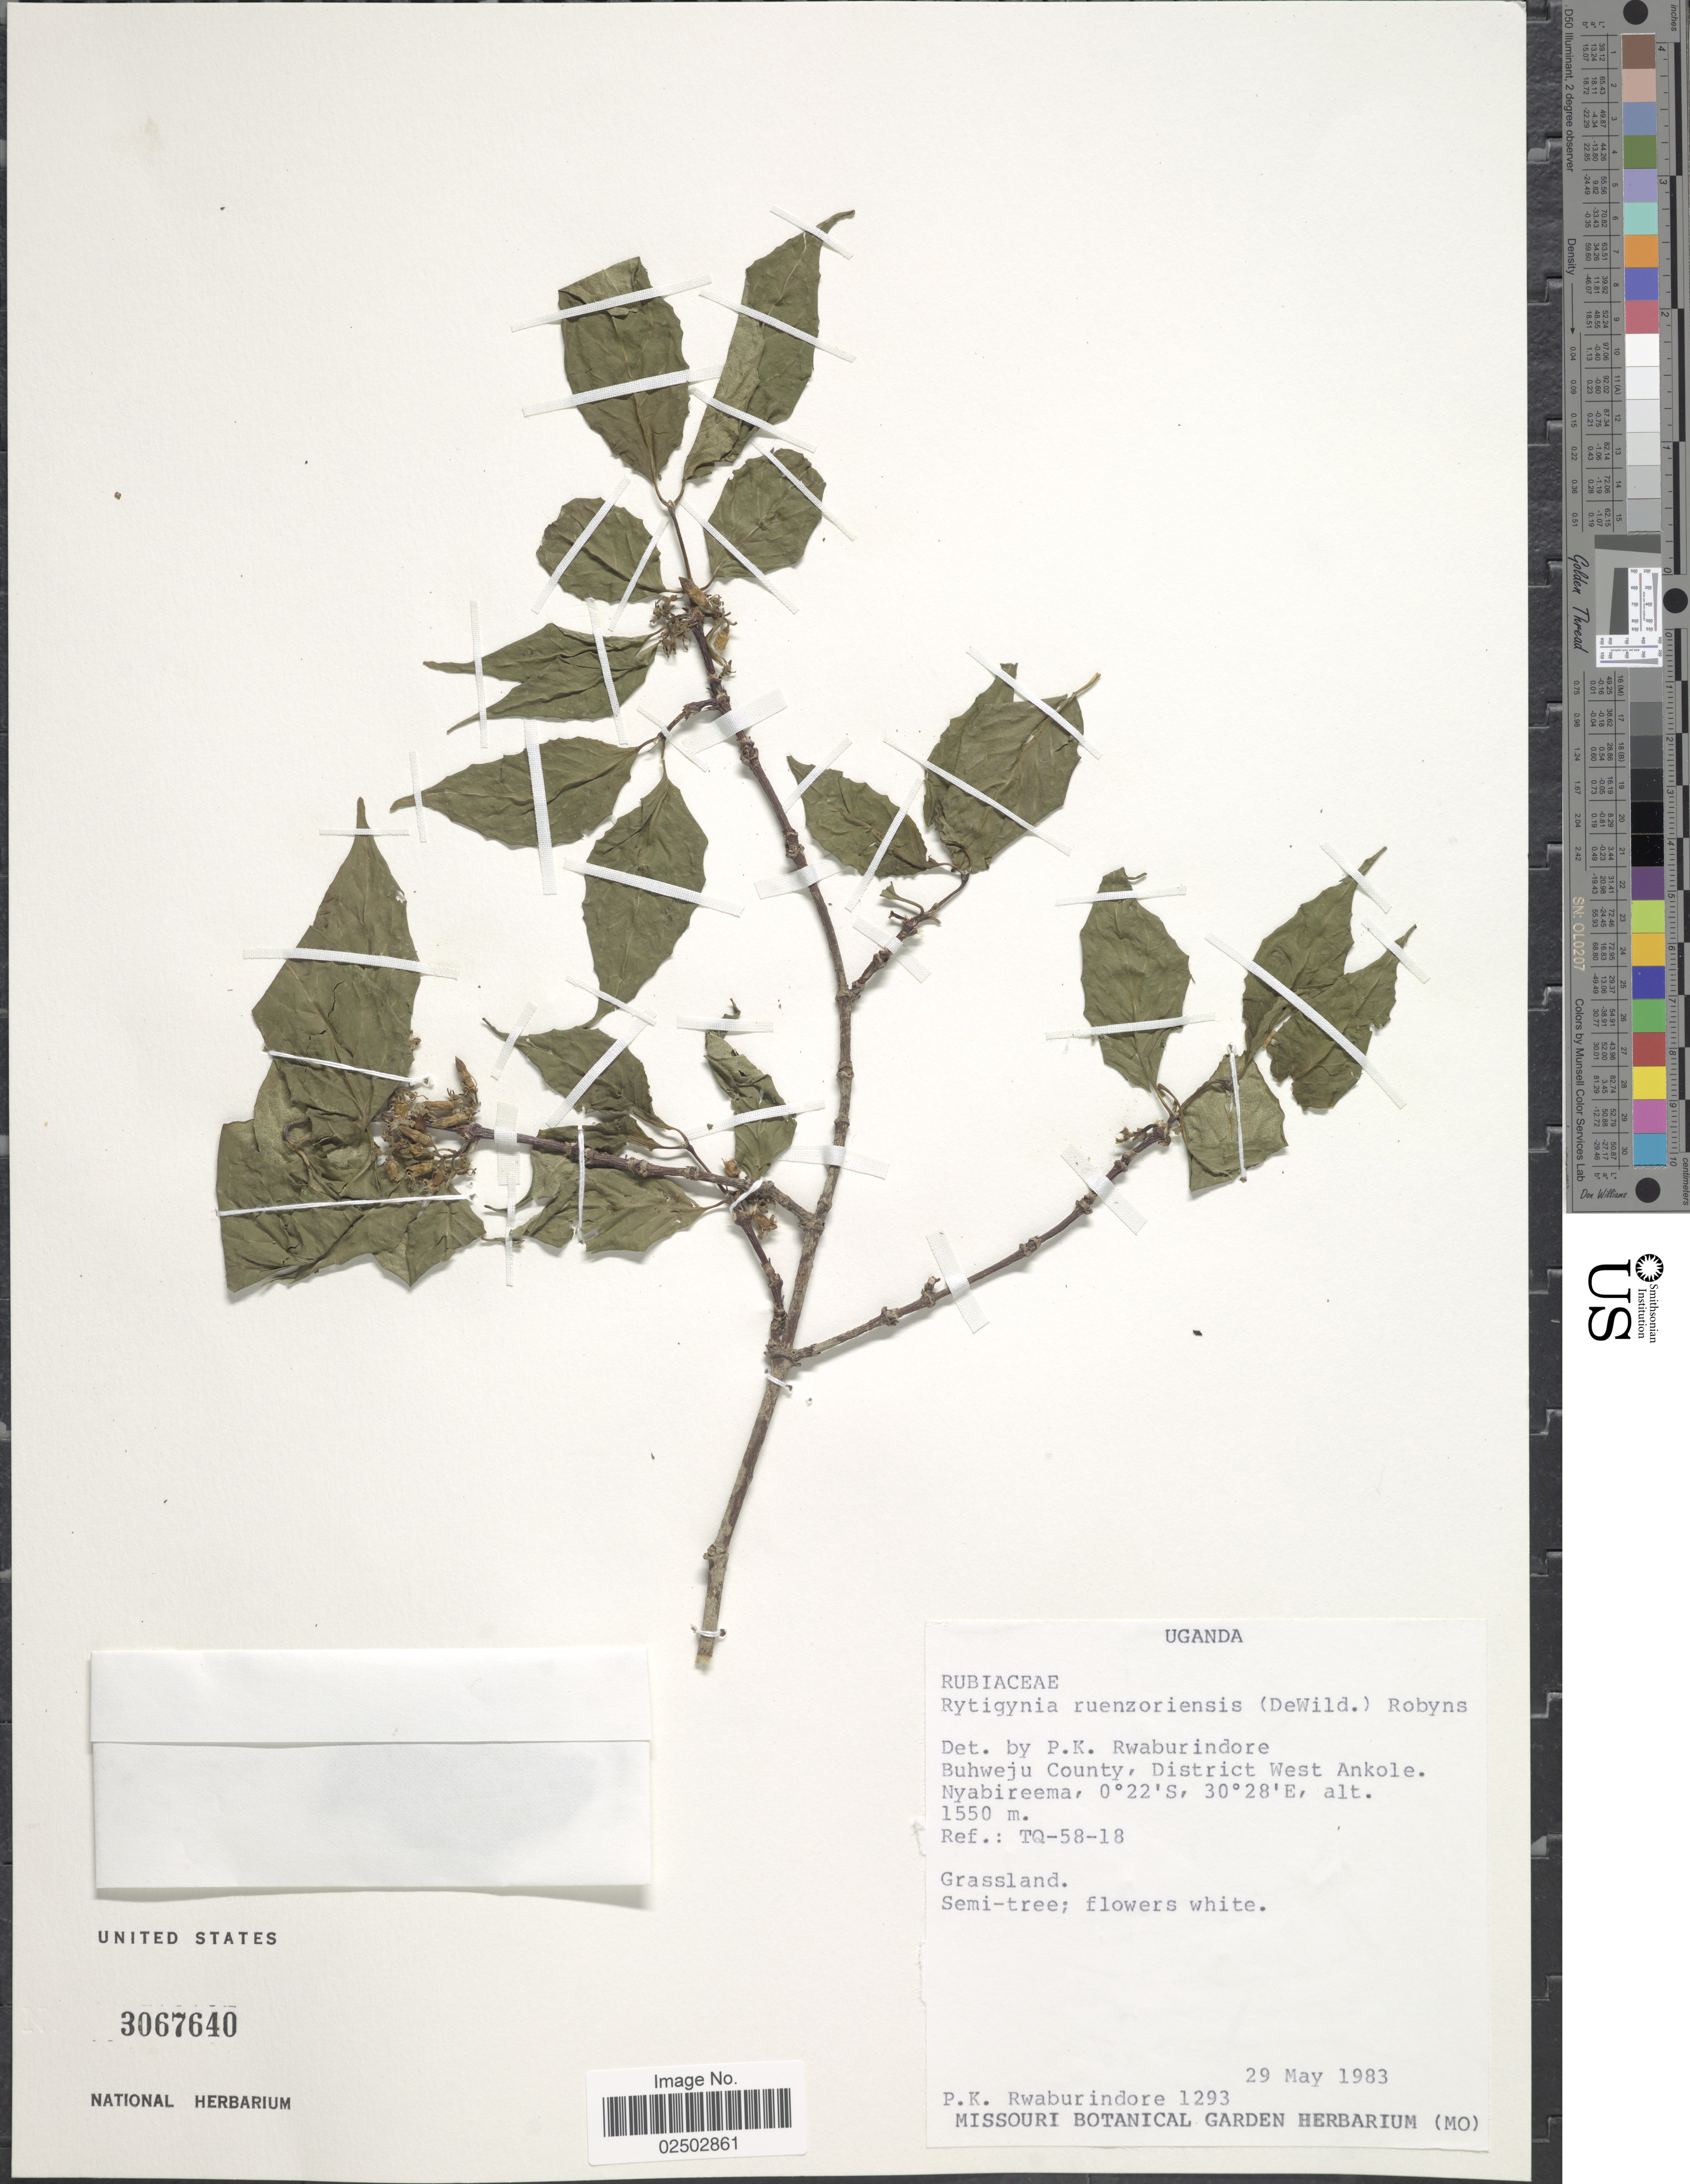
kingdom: Plantae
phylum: Tracheophyta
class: Magnoliopsida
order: Gentianales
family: Rubiaceae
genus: Rytigynia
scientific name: Rytigynia ruwenzoriensis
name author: (De Wild.) Robyns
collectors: P. Rwaburindore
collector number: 1293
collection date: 1983-05-29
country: Uganda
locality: Buhweju County, District West Ankole, Nyabireema, Ref.: TQ-58-18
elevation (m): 1550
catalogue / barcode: US 3067640